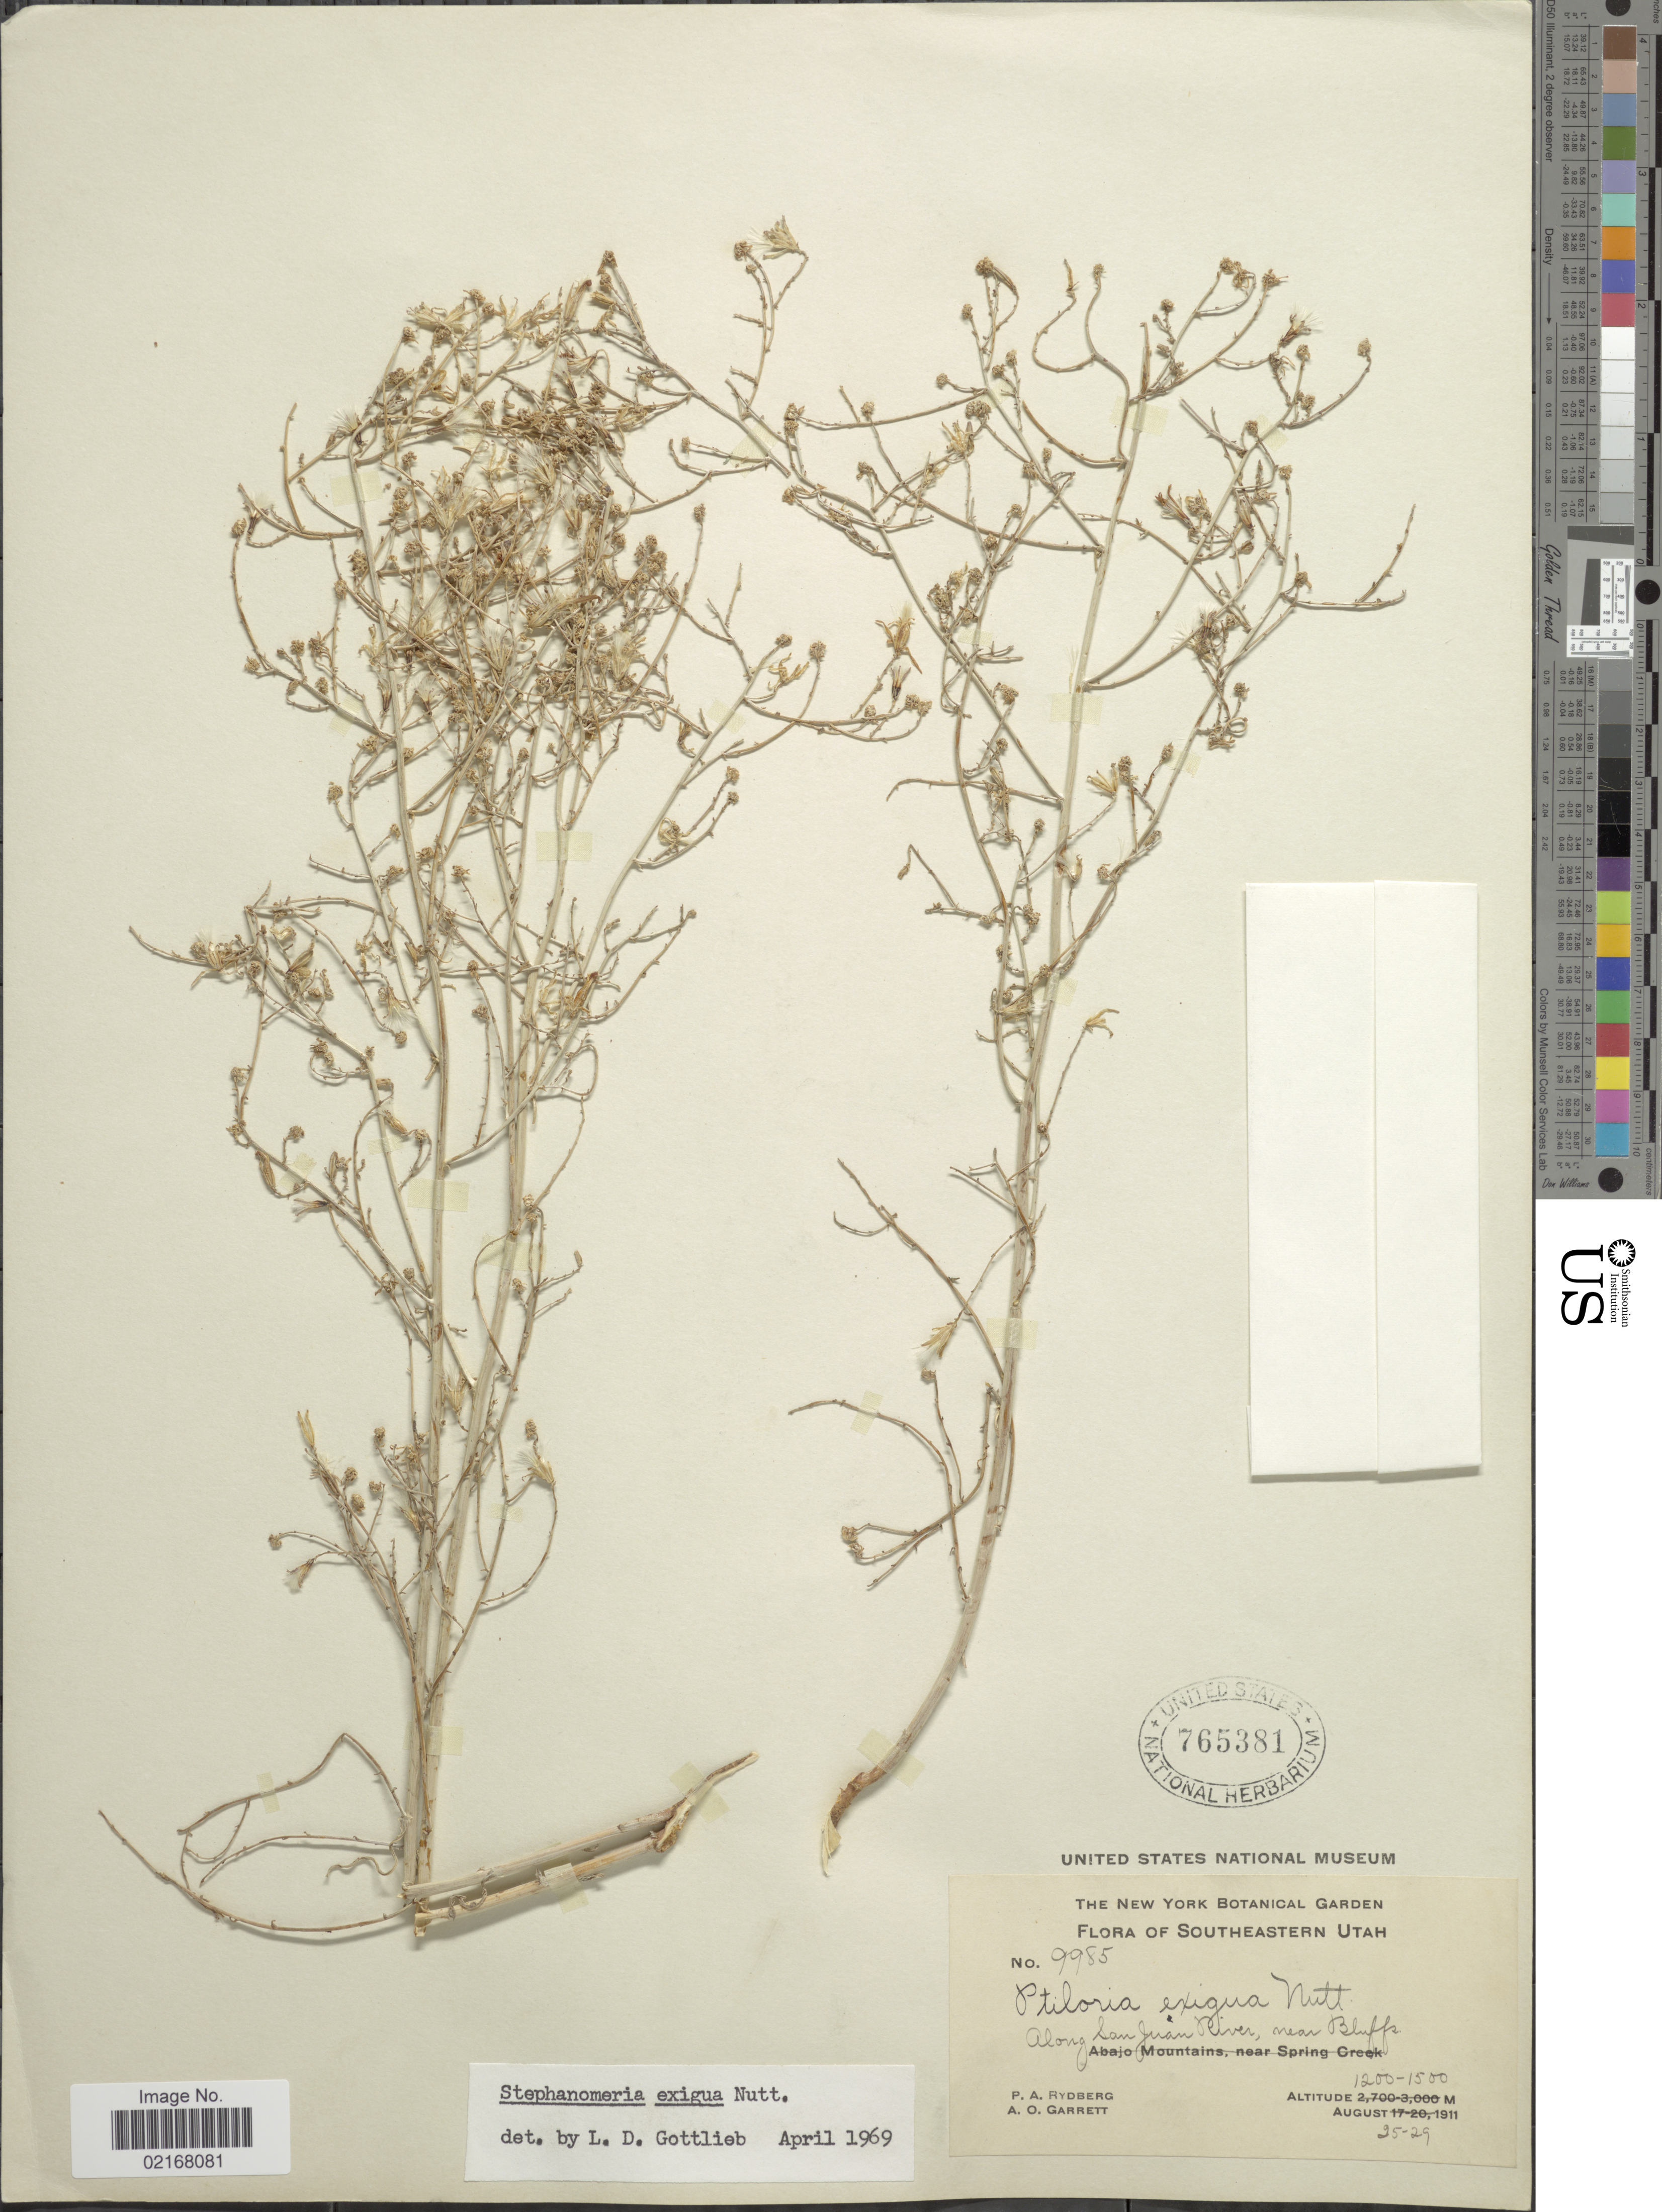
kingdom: Plantae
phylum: Tracheophyta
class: Magnoliopsida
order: Asterales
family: Asteraceae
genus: Stephanomeria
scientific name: Stephanomeria exigua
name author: Nutt.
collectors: P. A. Rydberg & A. O. Garrett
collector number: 9985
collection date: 1911-08-25/1911-08-29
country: United States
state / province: Utah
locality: Southeastern Utah. Along San Juan River, near Bluffs.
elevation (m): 1200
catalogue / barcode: US 765381